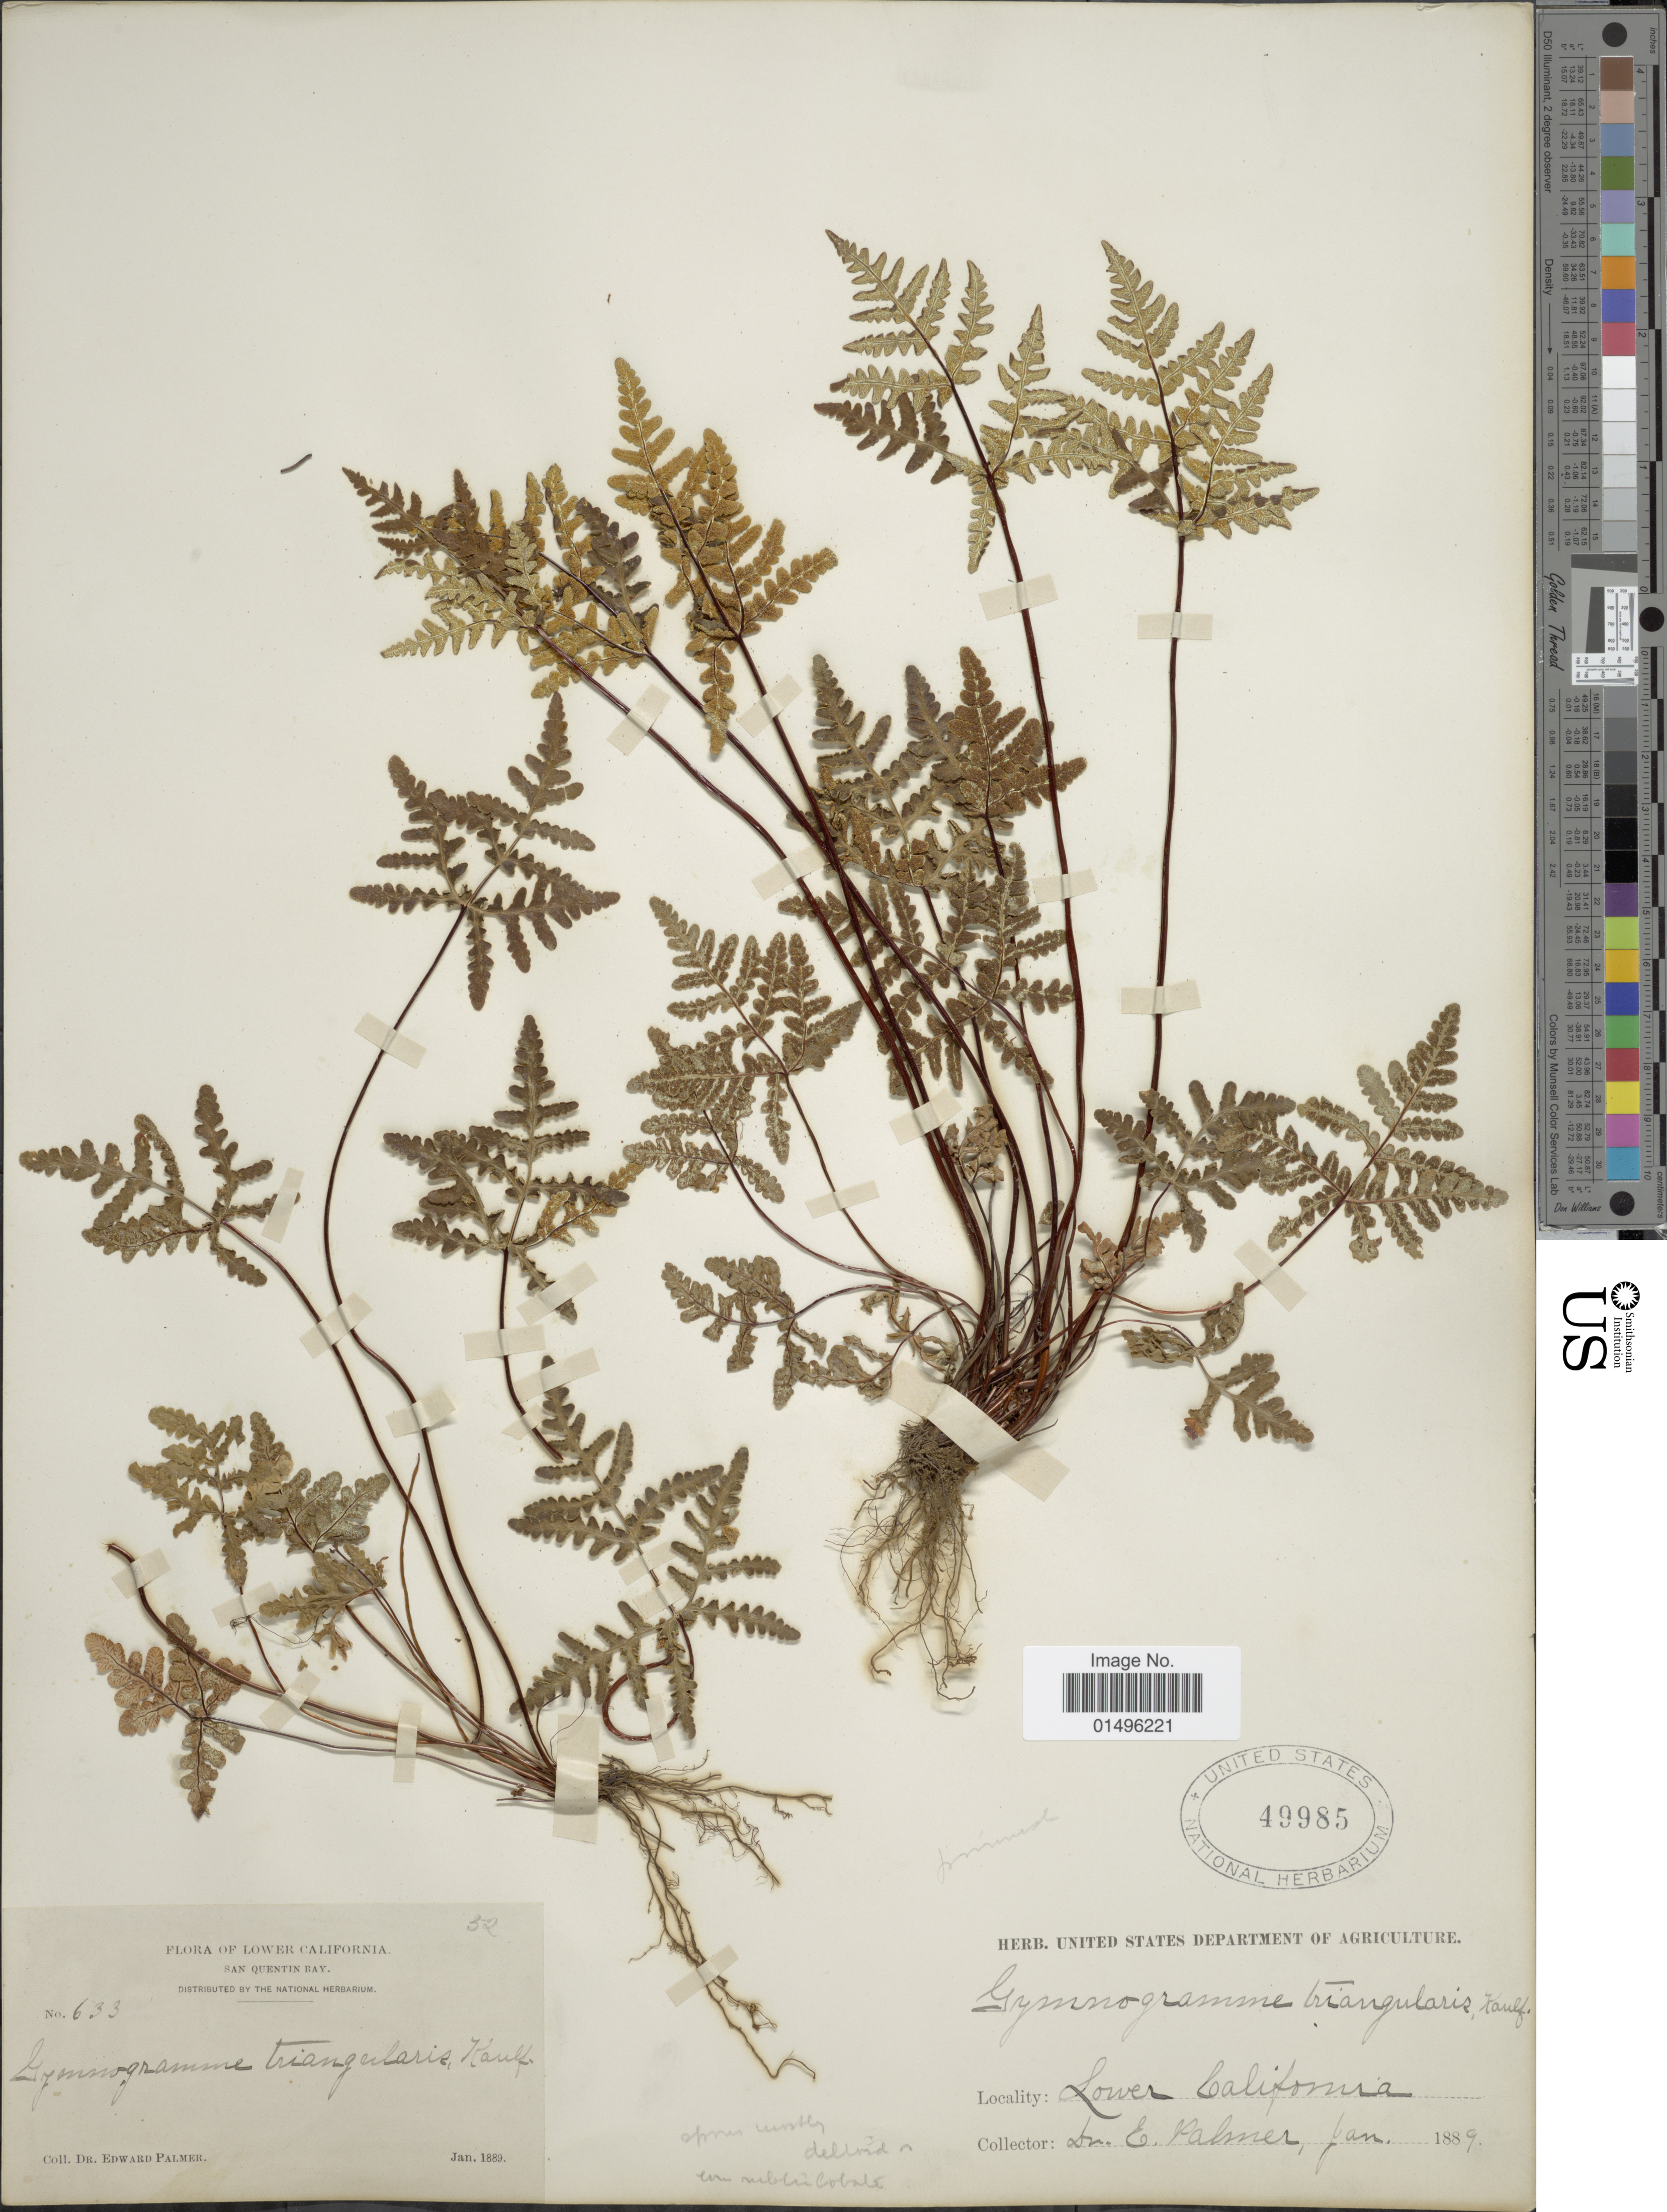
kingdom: Plantae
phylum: Tracheophyta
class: Polypodiopsida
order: Polypodiales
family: Pteridaceae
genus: Pentagramma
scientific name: Pentagramma triangularis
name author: (Kaulf.) Yatsk. et al.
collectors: E. Palmer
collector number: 633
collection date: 1889-01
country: Mexico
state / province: Baja California Norte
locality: Lower California, San Quentin Bay.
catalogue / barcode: US 49985